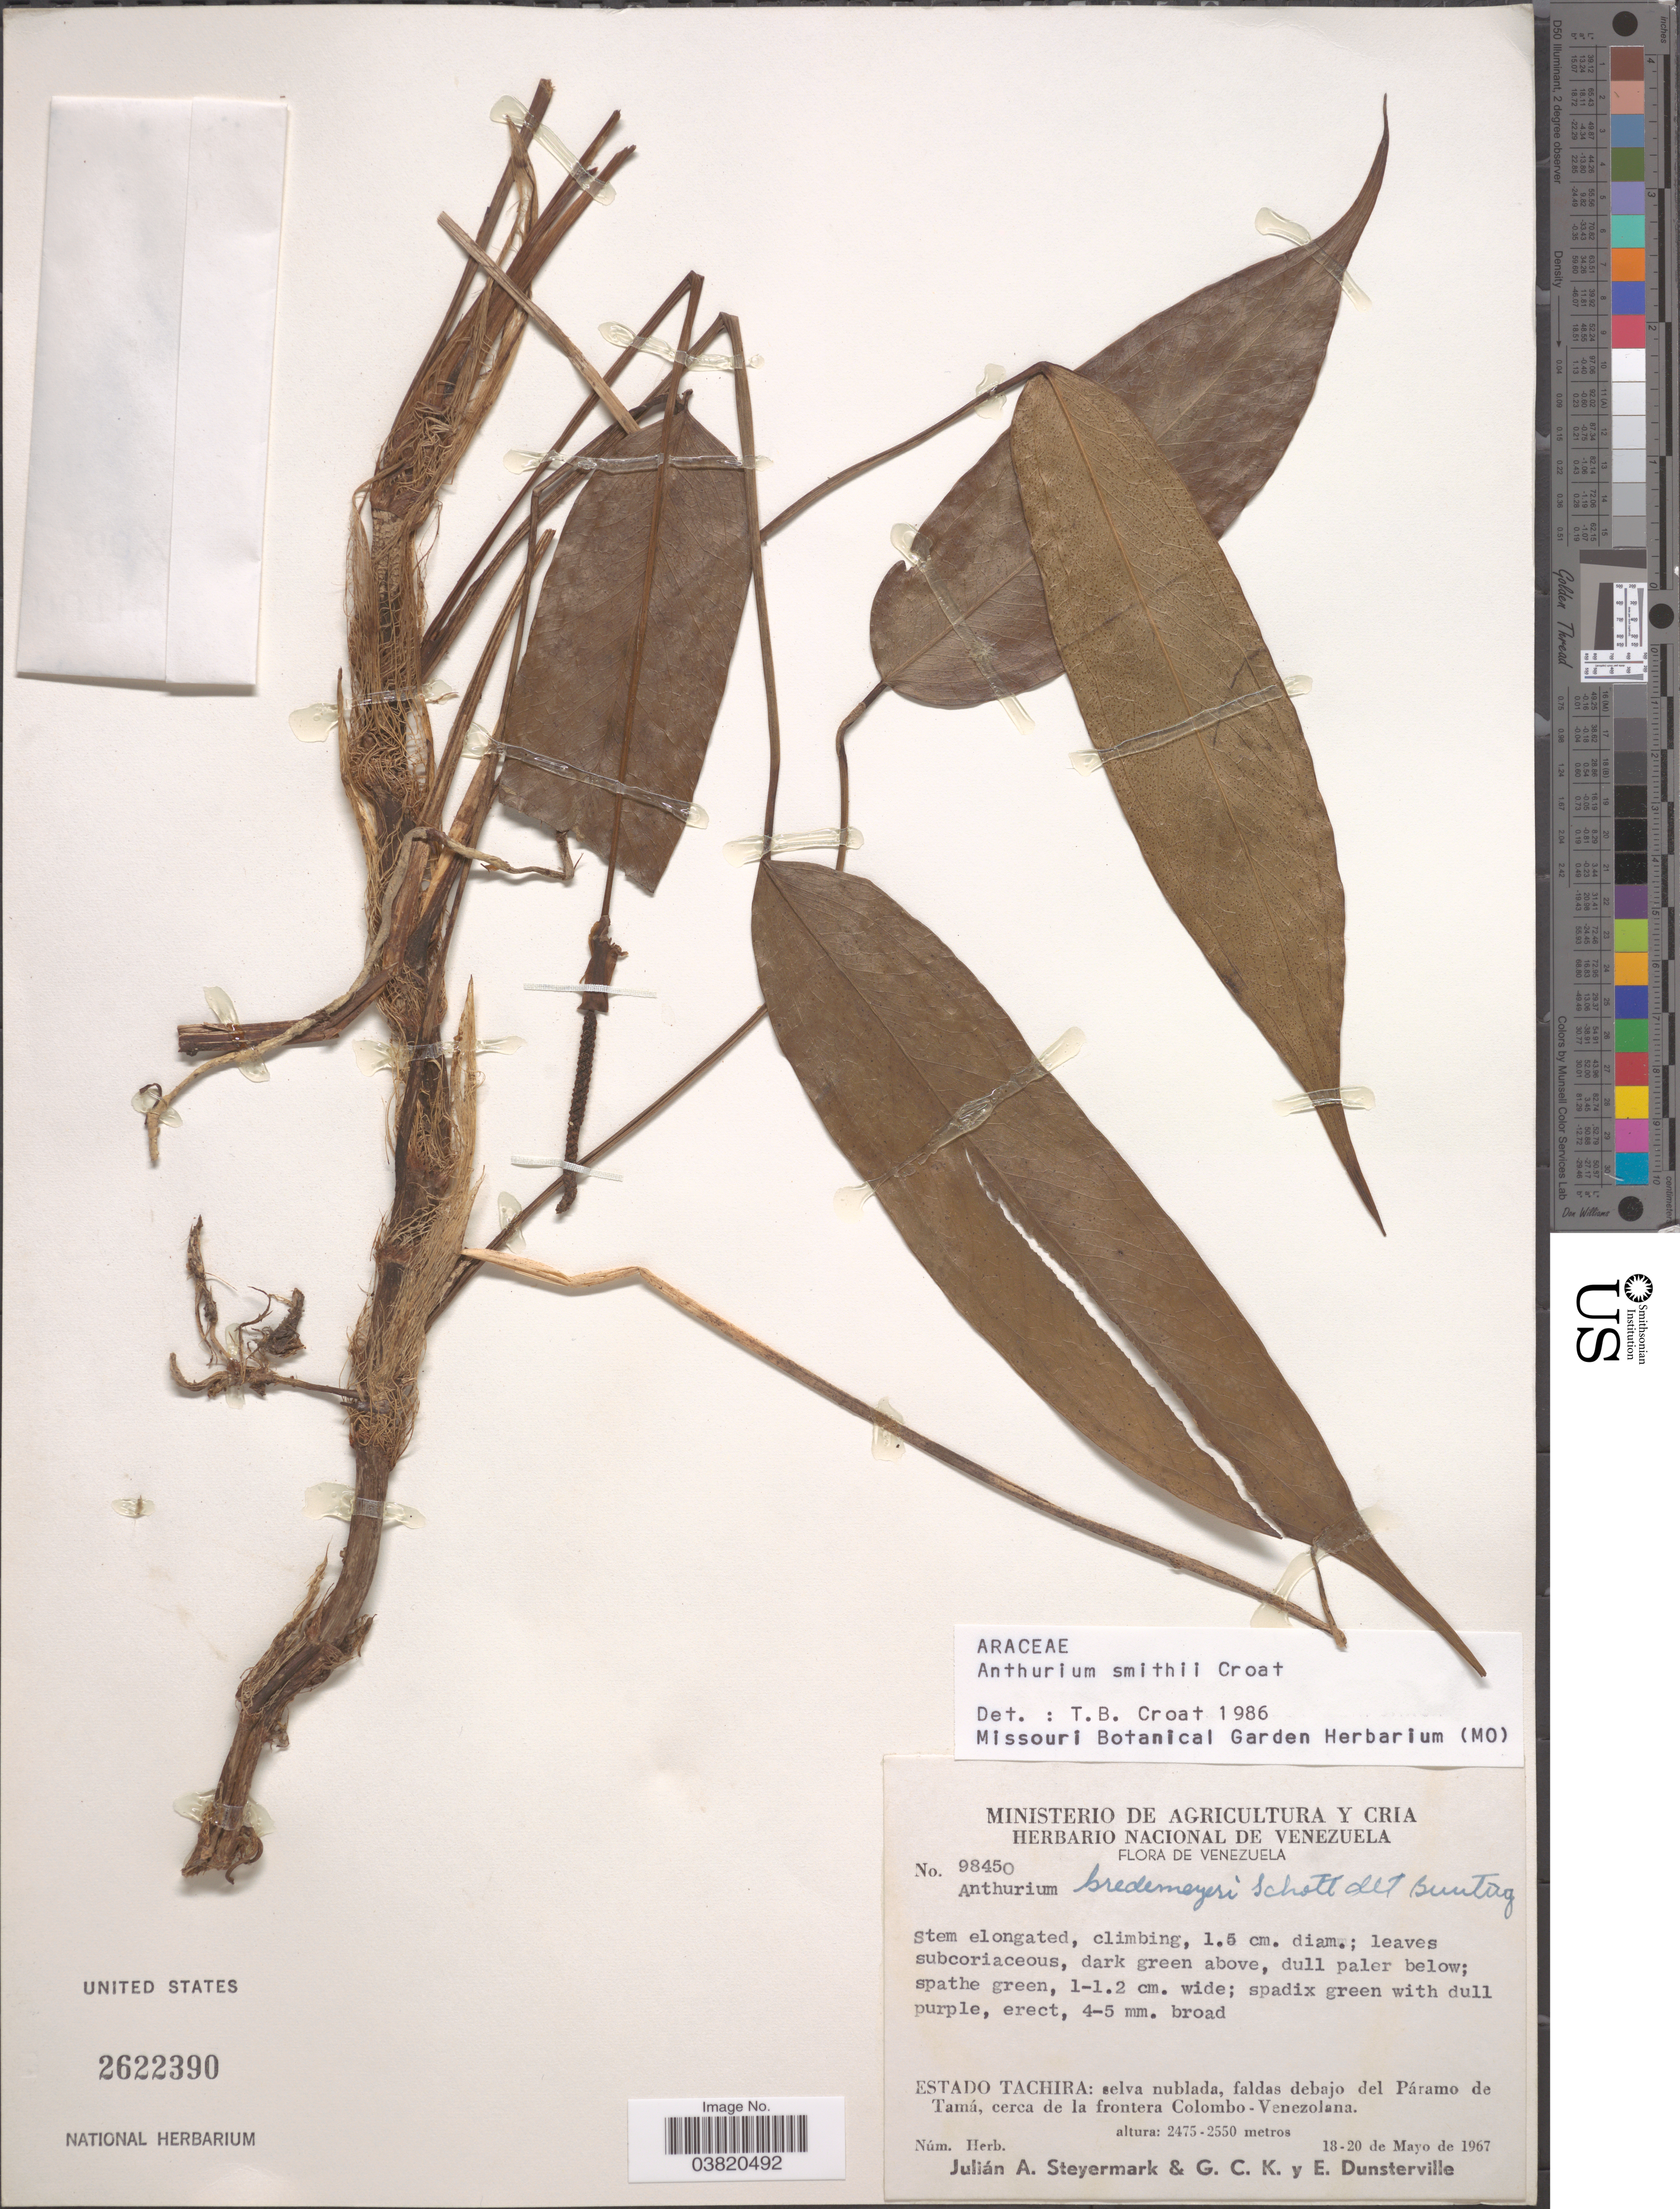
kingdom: Plantae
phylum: Tracheophyta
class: Liliopsida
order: Alismatales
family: Araceae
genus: Anthurium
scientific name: Anthurium smithii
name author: Croat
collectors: J. Steyermark, G. C. K. Dunsterville & E. Dunsterville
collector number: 98450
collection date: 1967-05-18/1967-05-20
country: Venezuela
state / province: Tachira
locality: Selva nublada, faldas debajo del Páramo de Tamá, cerca de la frontera Colombo-Venezolana.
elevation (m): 2475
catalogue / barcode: US 2622390